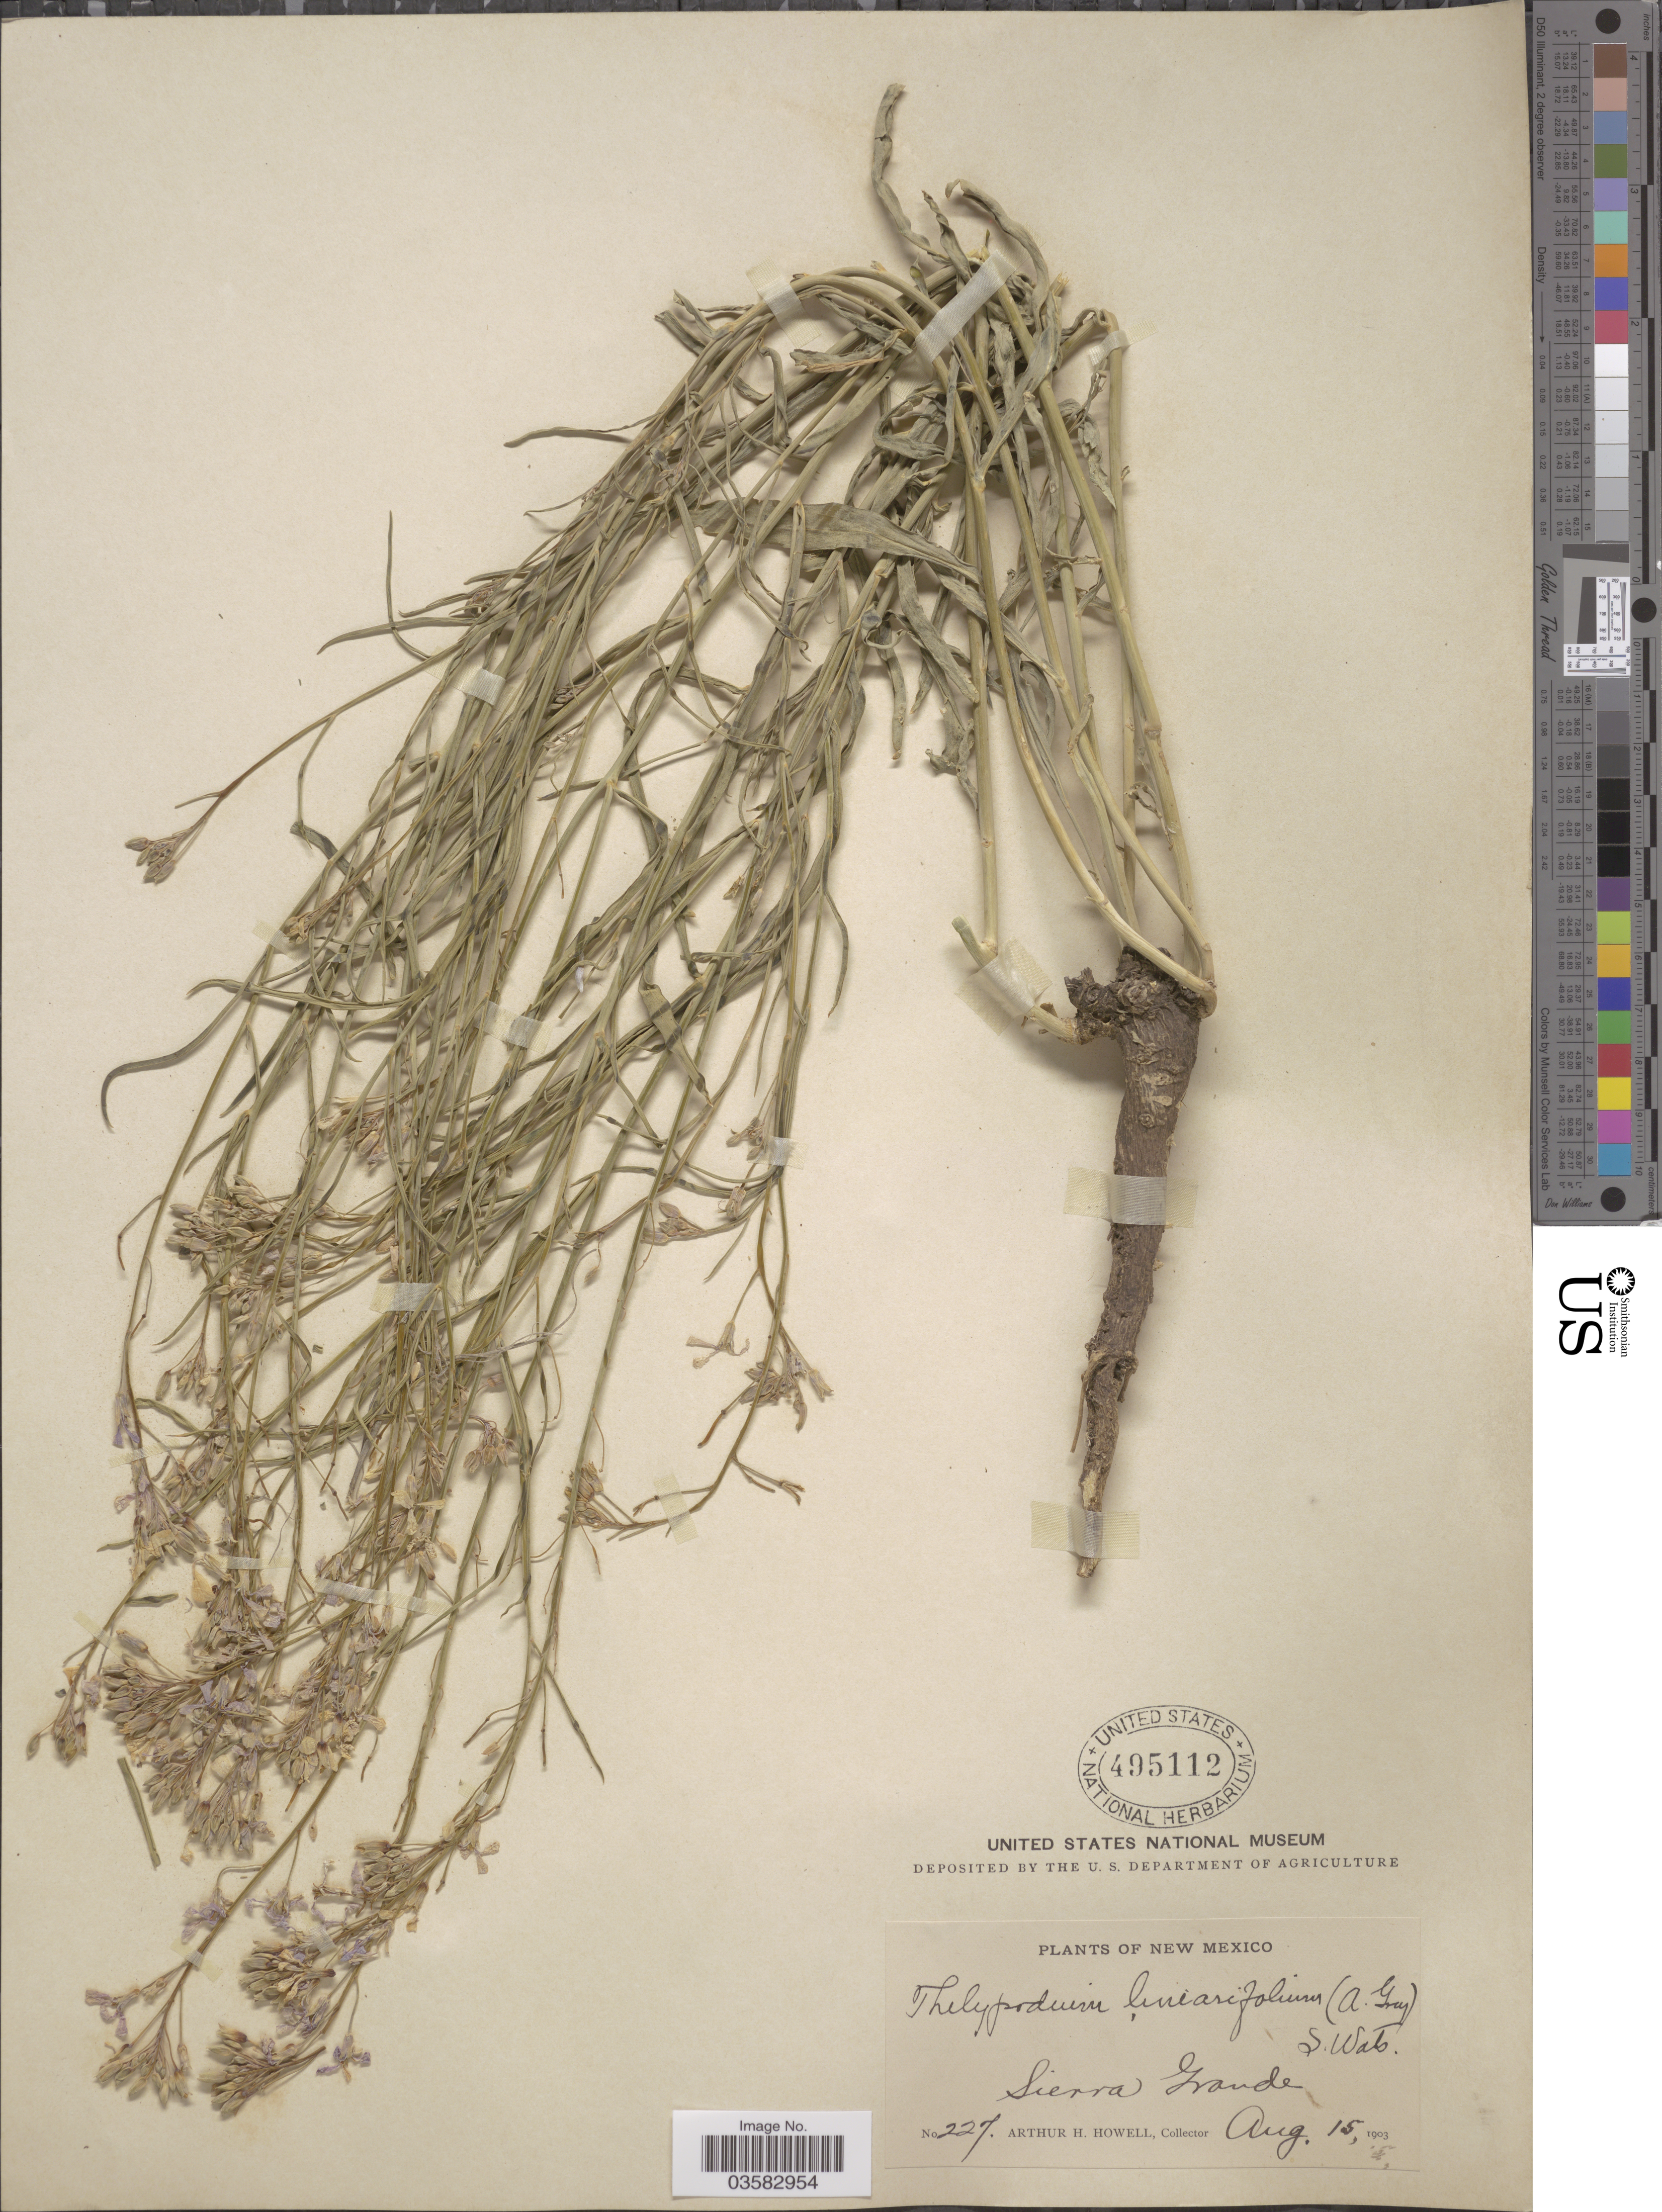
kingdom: Plantae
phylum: Tracheophyta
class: Magnoliopsida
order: Brassicales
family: Brassicaceae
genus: Sisymbrium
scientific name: Sisymbrium linearifolium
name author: (A. Gray) Payson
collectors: A. H. Howell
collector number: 227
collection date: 1903-08-15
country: United States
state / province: New Mexico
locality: Sierra Grande.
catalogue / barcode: US 495112